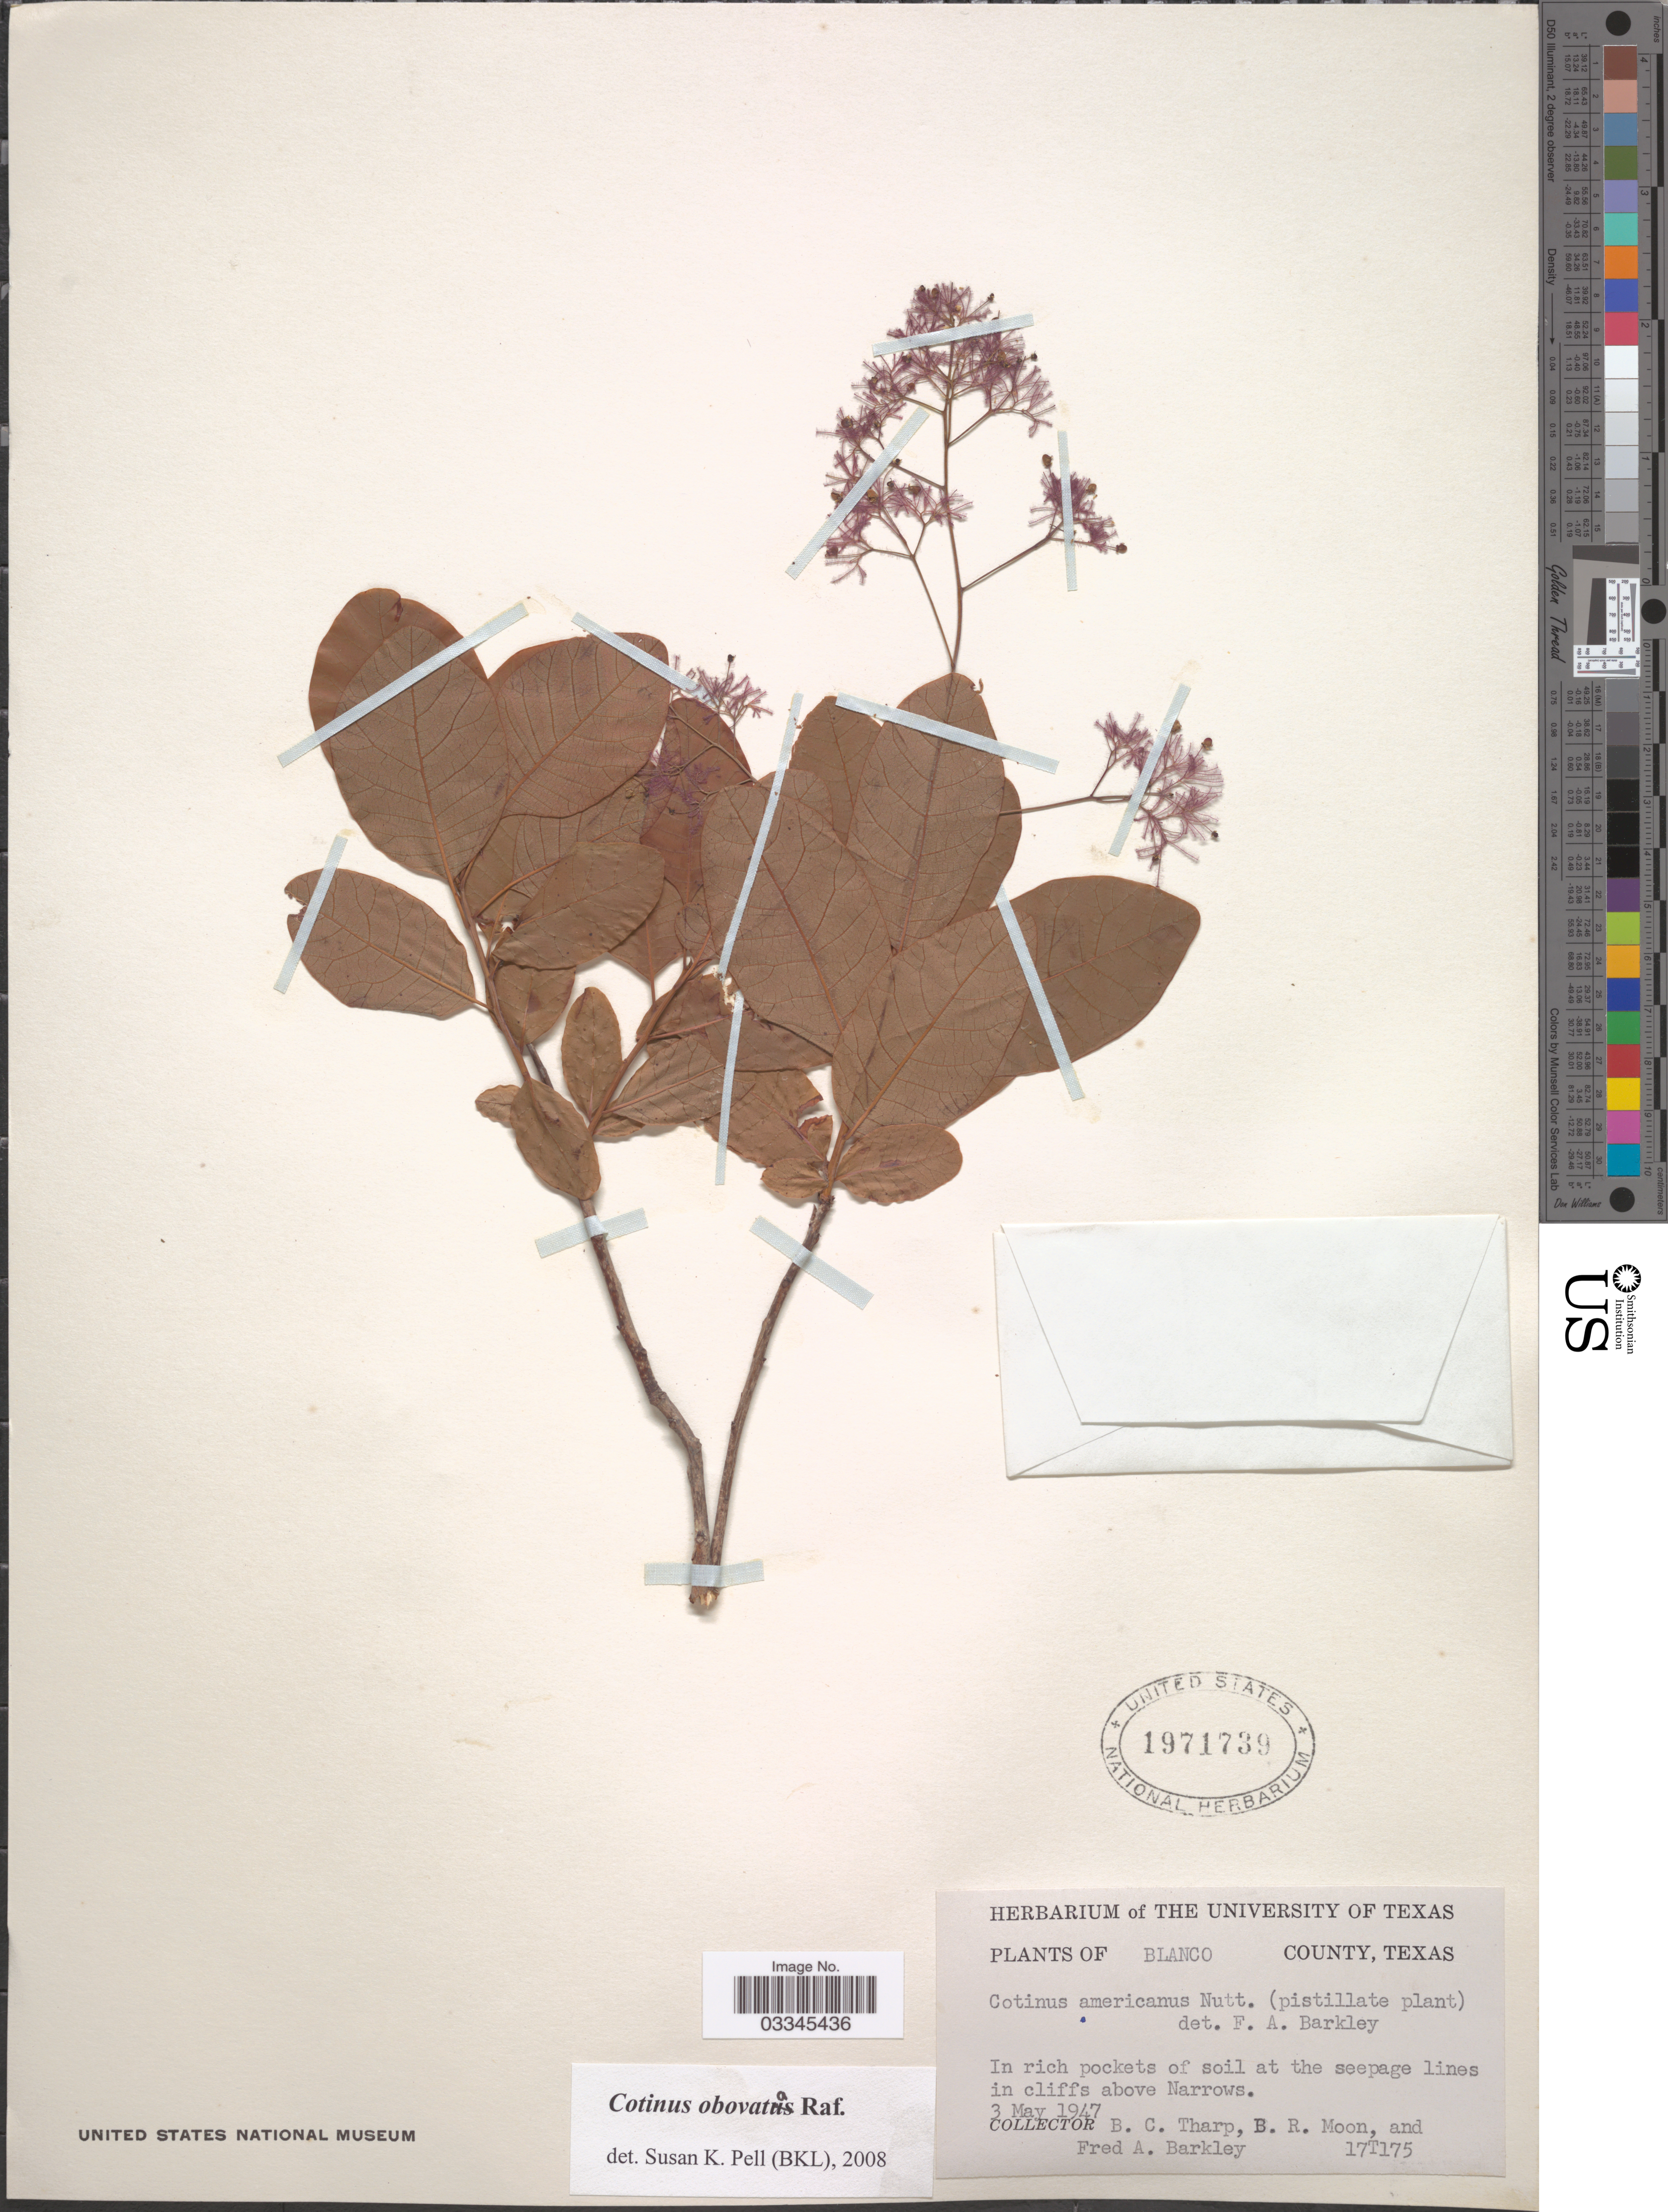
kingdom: Plantae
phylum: Tracheophyta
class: Magnoliopsida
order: Sapindales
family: Anacardiaceae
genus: Cotinus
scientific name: Cotinus obovatus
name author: Raf.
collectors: B. C. Tharp, B. Moonen & F. A. Barkley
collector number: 17T175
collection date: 1947-05-03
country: United States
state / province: Texas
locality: Blanco County. At the seepage lines in cliffs above Narrows.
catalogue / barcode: US 1971739